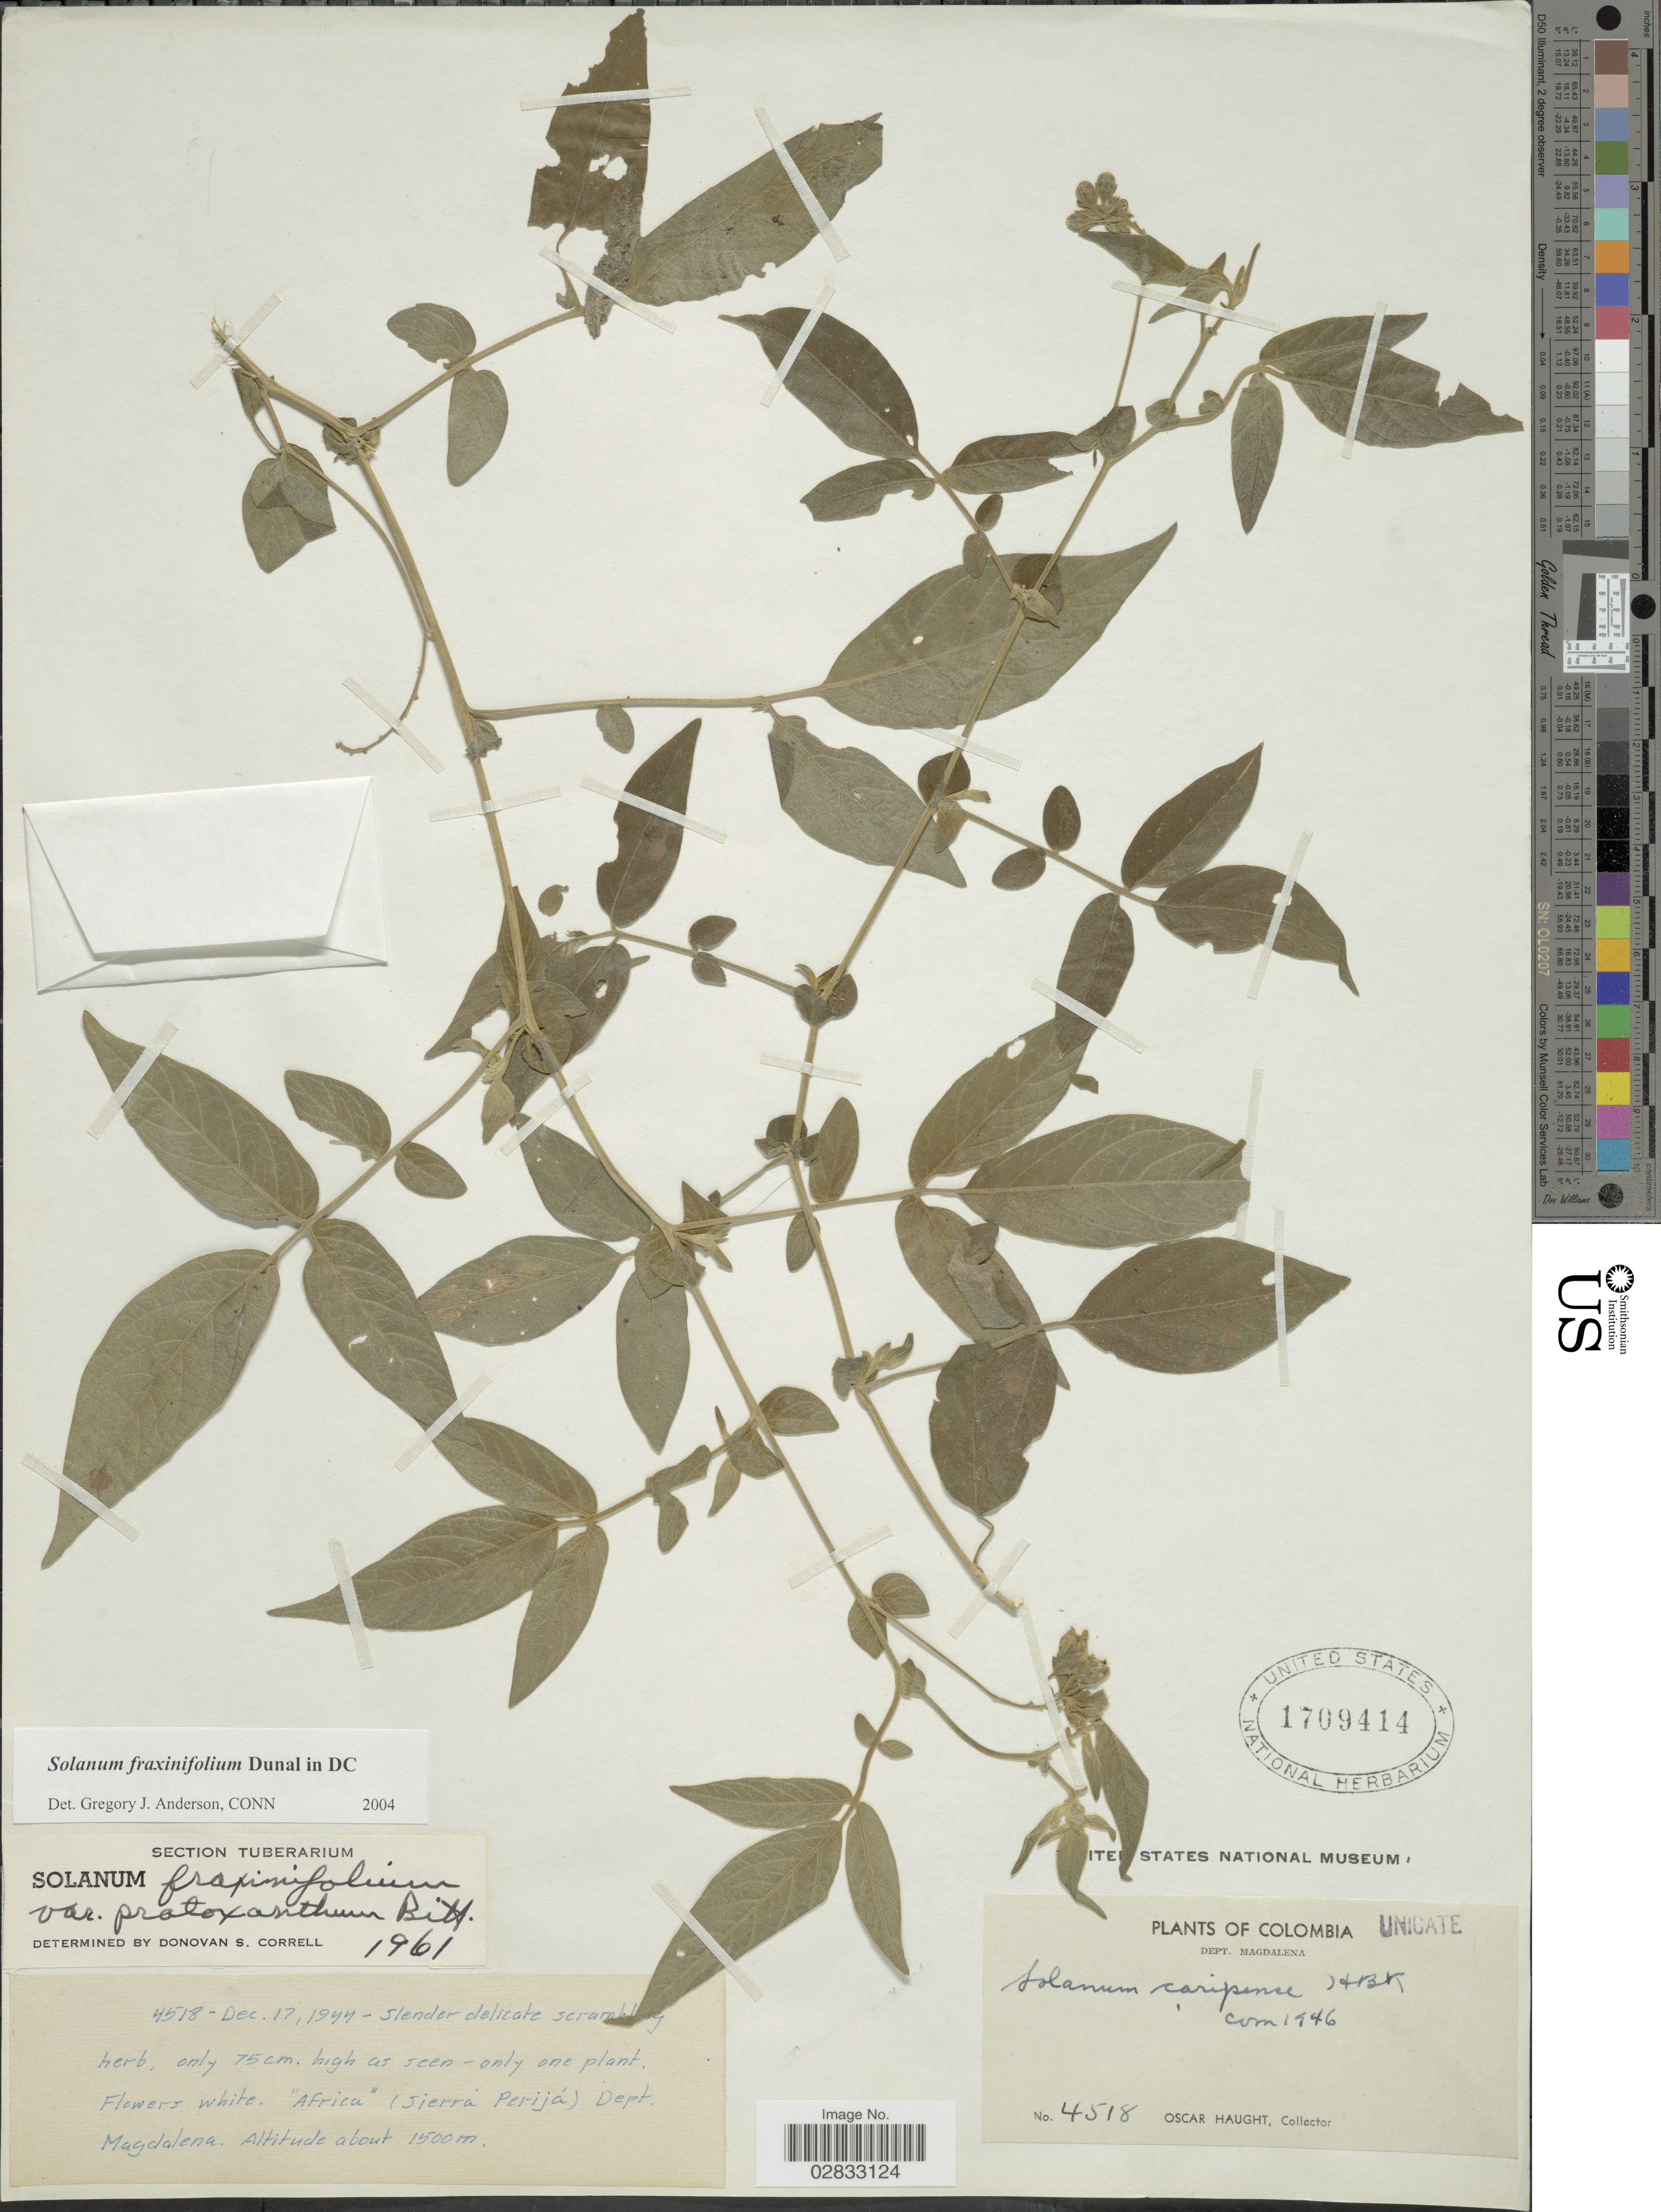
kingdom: Plantae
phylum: Tracheophyta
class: Magnoliopsida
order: Solanales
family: Solanaceae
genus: Solanum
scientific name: Solanum fraxinifolium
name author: Dunal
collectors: O. Haught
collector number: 4518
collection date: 1944-12-17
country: Colombia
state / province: Magdalena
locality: Dept. Magdalena. "Africa" (Sierra Perijá).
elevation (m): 1500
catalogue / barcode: US 1709414